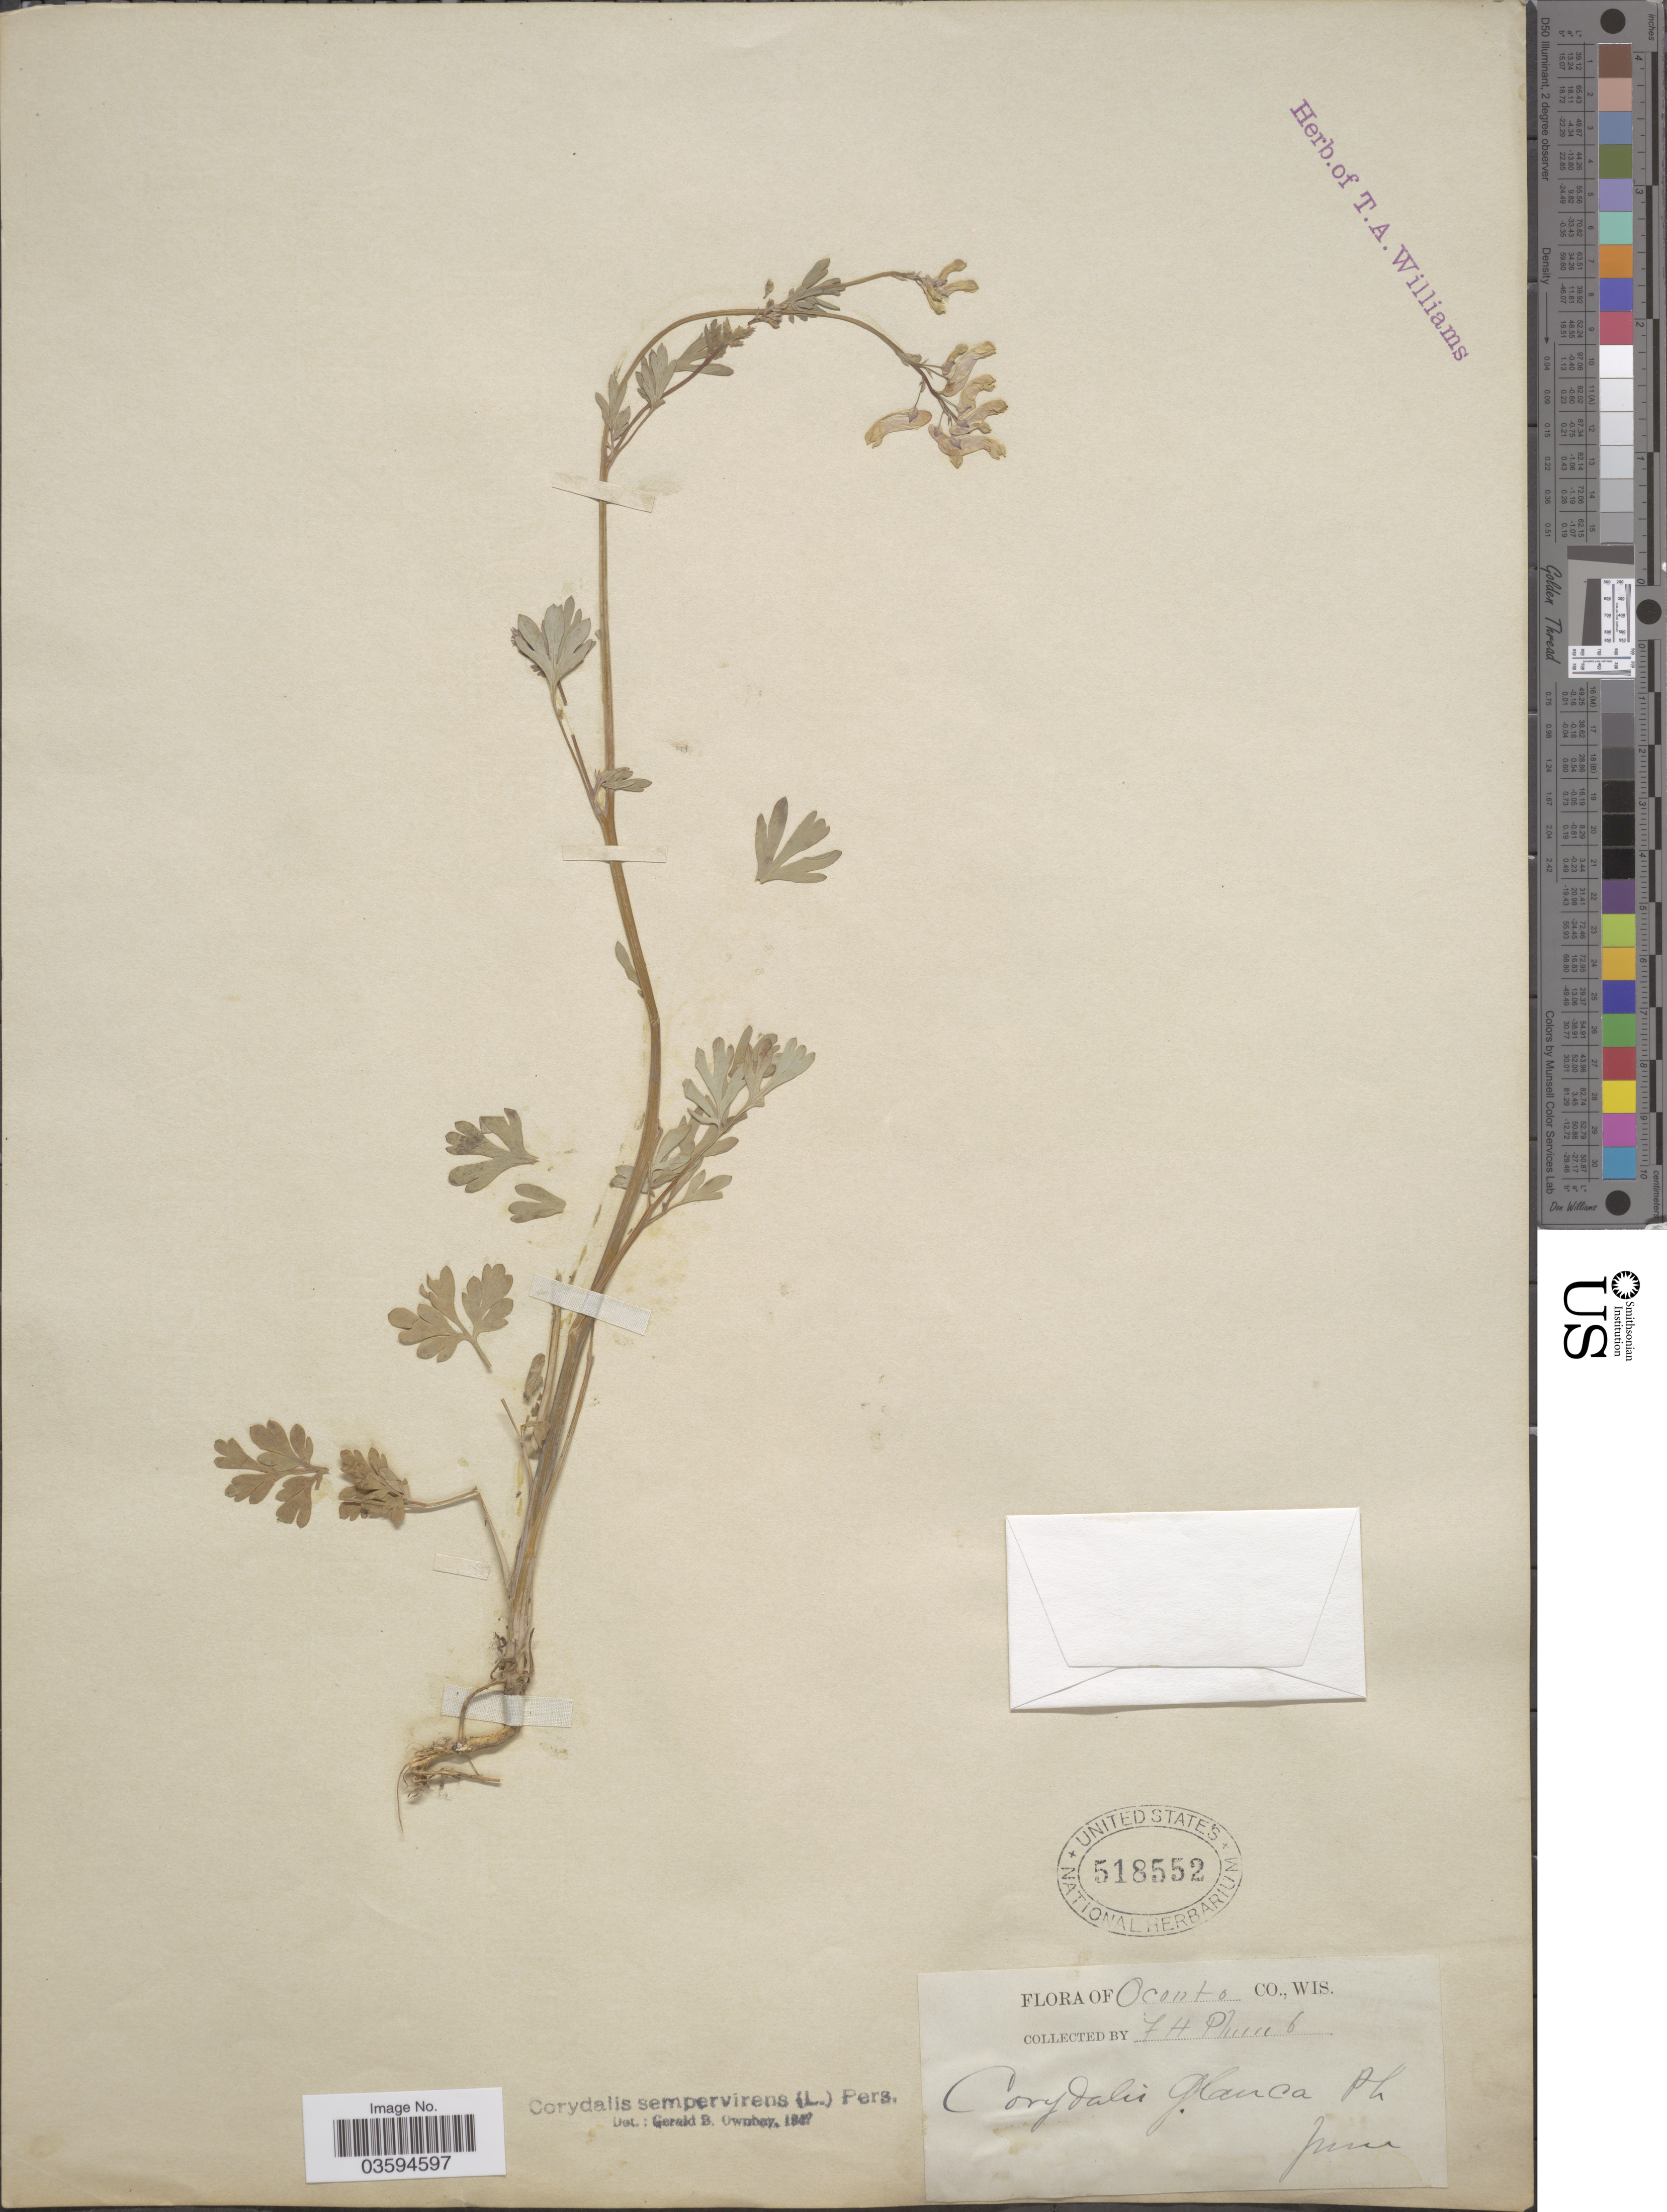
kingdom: Plantae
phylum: Tracheophyta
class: Magnoliopsida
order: Ranunculales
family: Papaveraceae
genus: Capnoides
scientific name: Capnoides sempervirens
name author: (L.) Borkh.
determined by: Strong, M. T., (US), Smithsonian Institution - National Museum of Natural History (UNITED STATES)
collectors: F. Plumb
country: United States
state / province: Wisconsin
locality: Oconto Co.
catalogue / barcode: US 518552